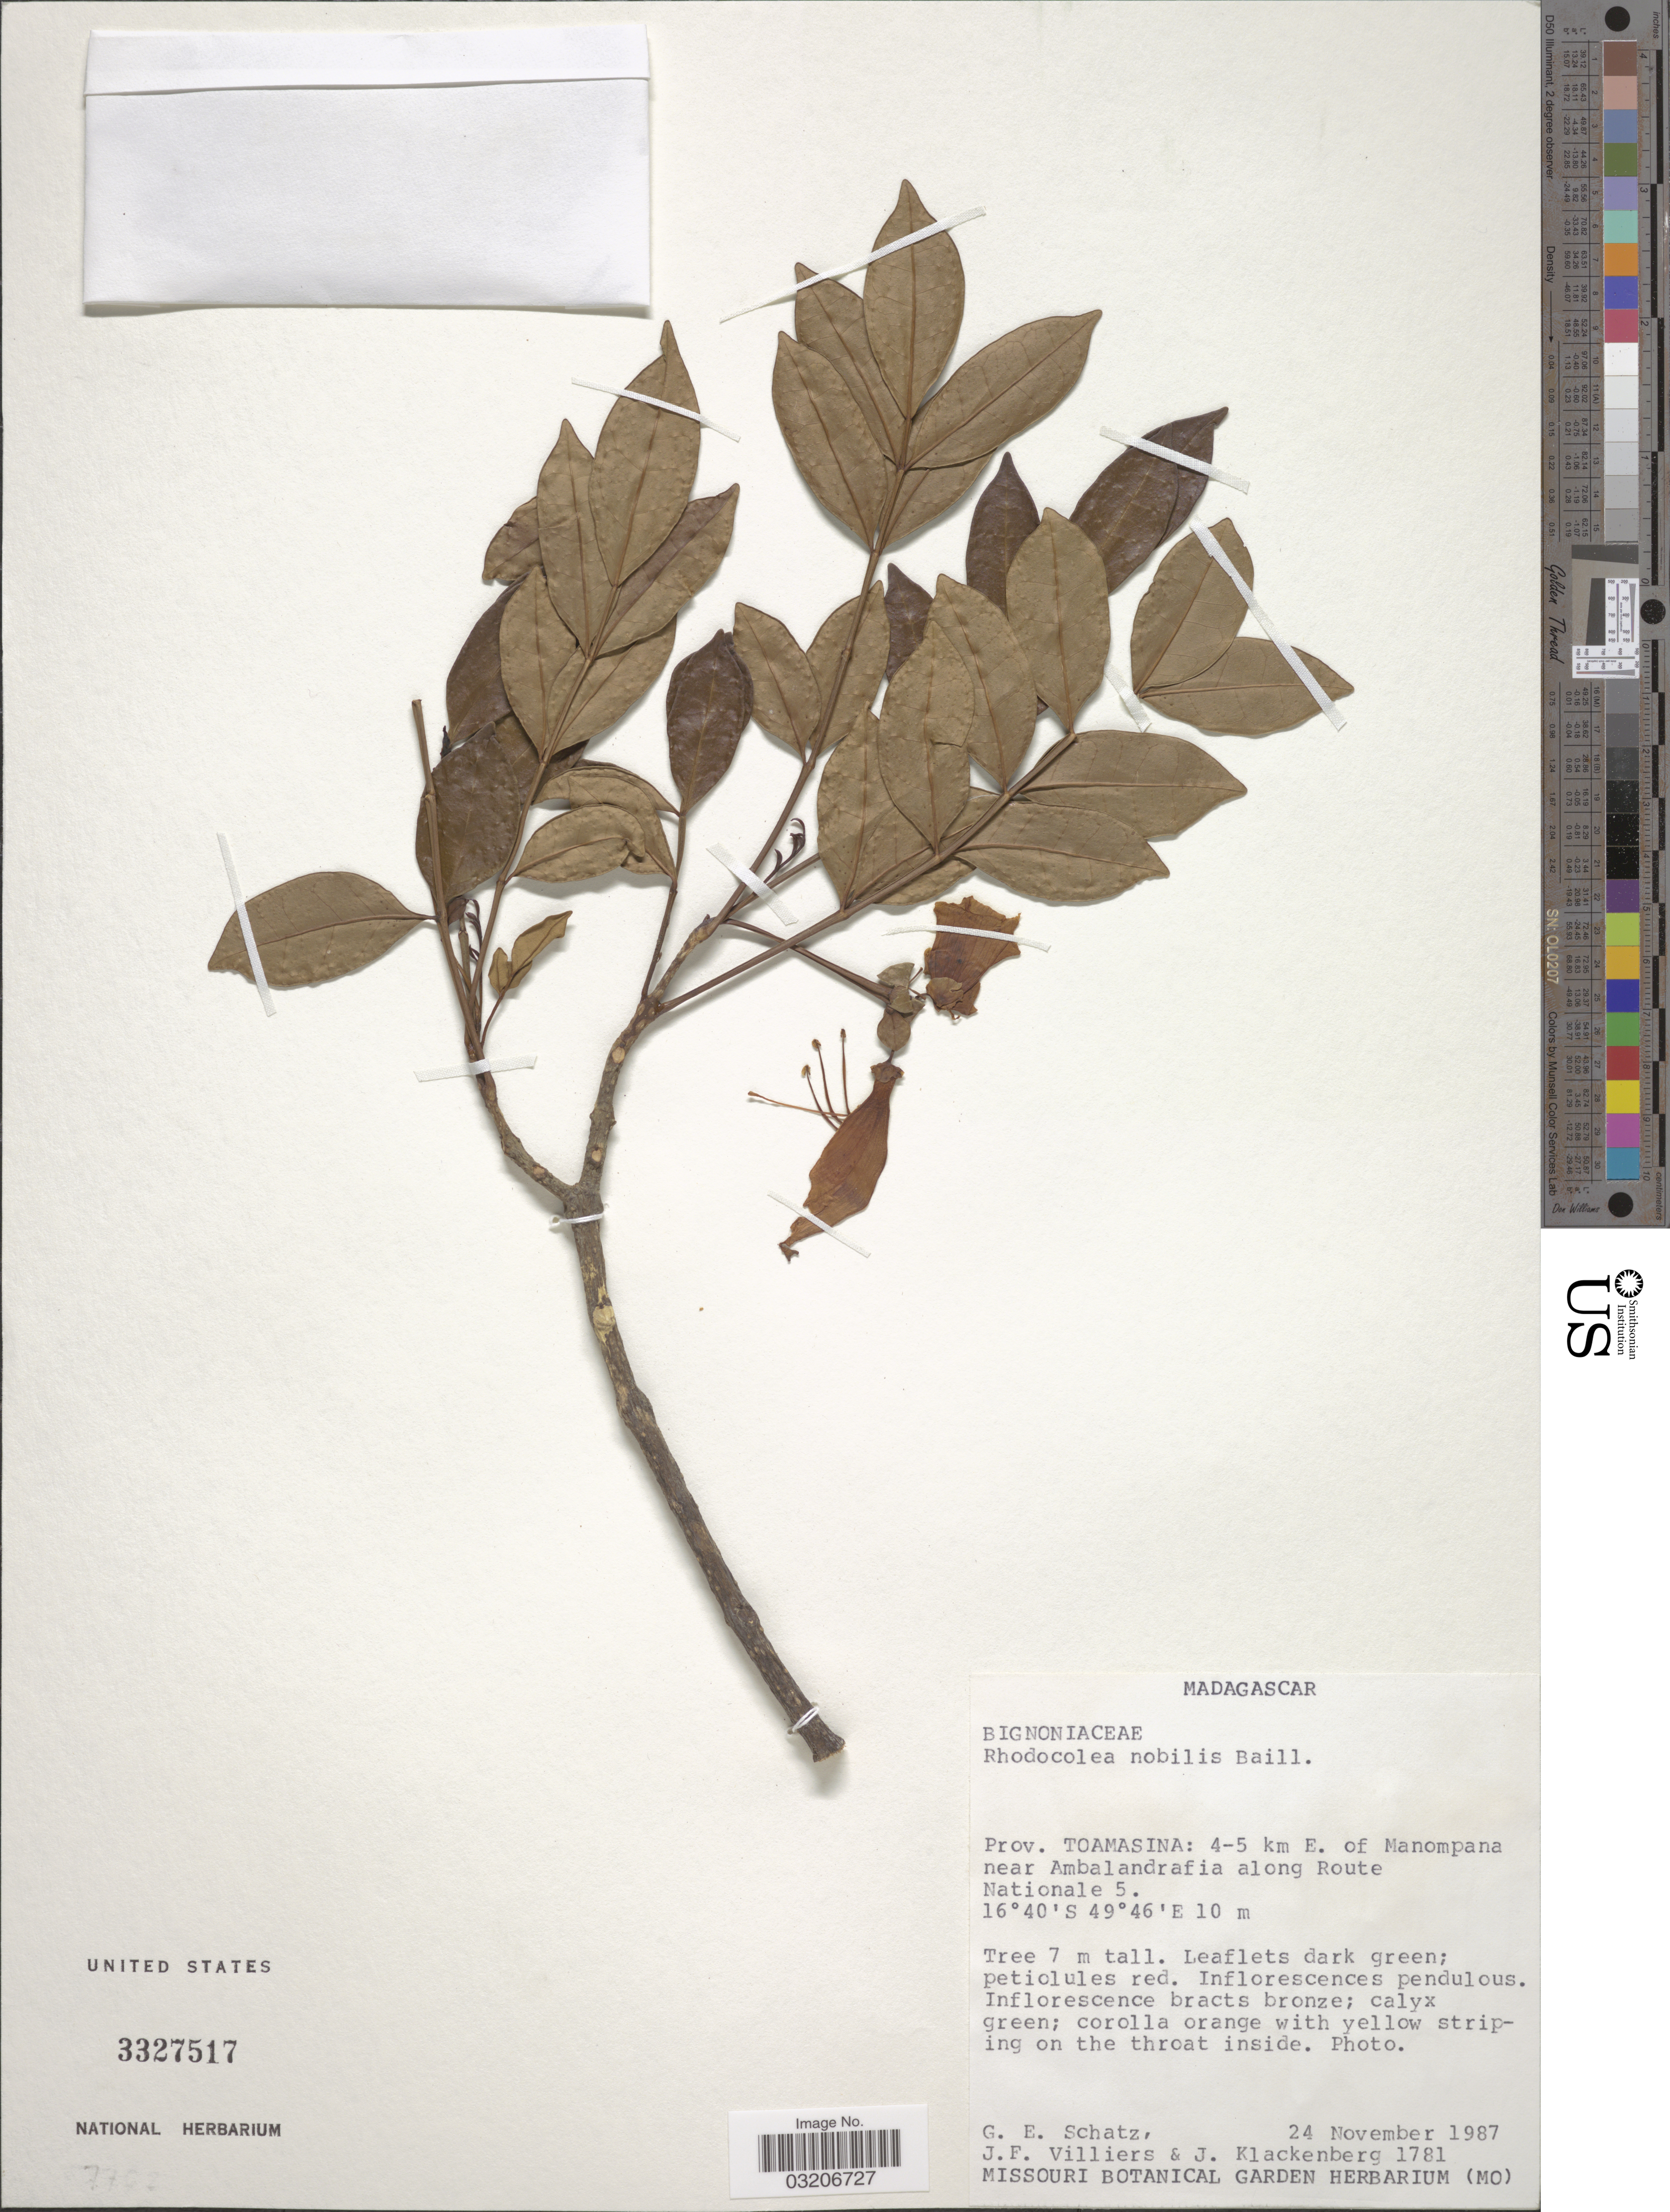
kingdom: Plantae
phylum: Tracheophyta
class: Magnoliopsida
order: Lamiales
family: Bignoniaceae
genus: Rhodocolea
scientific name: Rhodocolea nobilis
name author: Baill.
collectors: G. Schatz, J. Villiers & J. Klackenberg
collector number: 1781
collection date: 1987-11-24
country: Madagascar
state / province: Analanjirofo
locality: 4-5 km E. of Manompana near Ambalandrafia along Route Nationale 5.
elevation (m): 10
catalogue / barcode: US 3327517